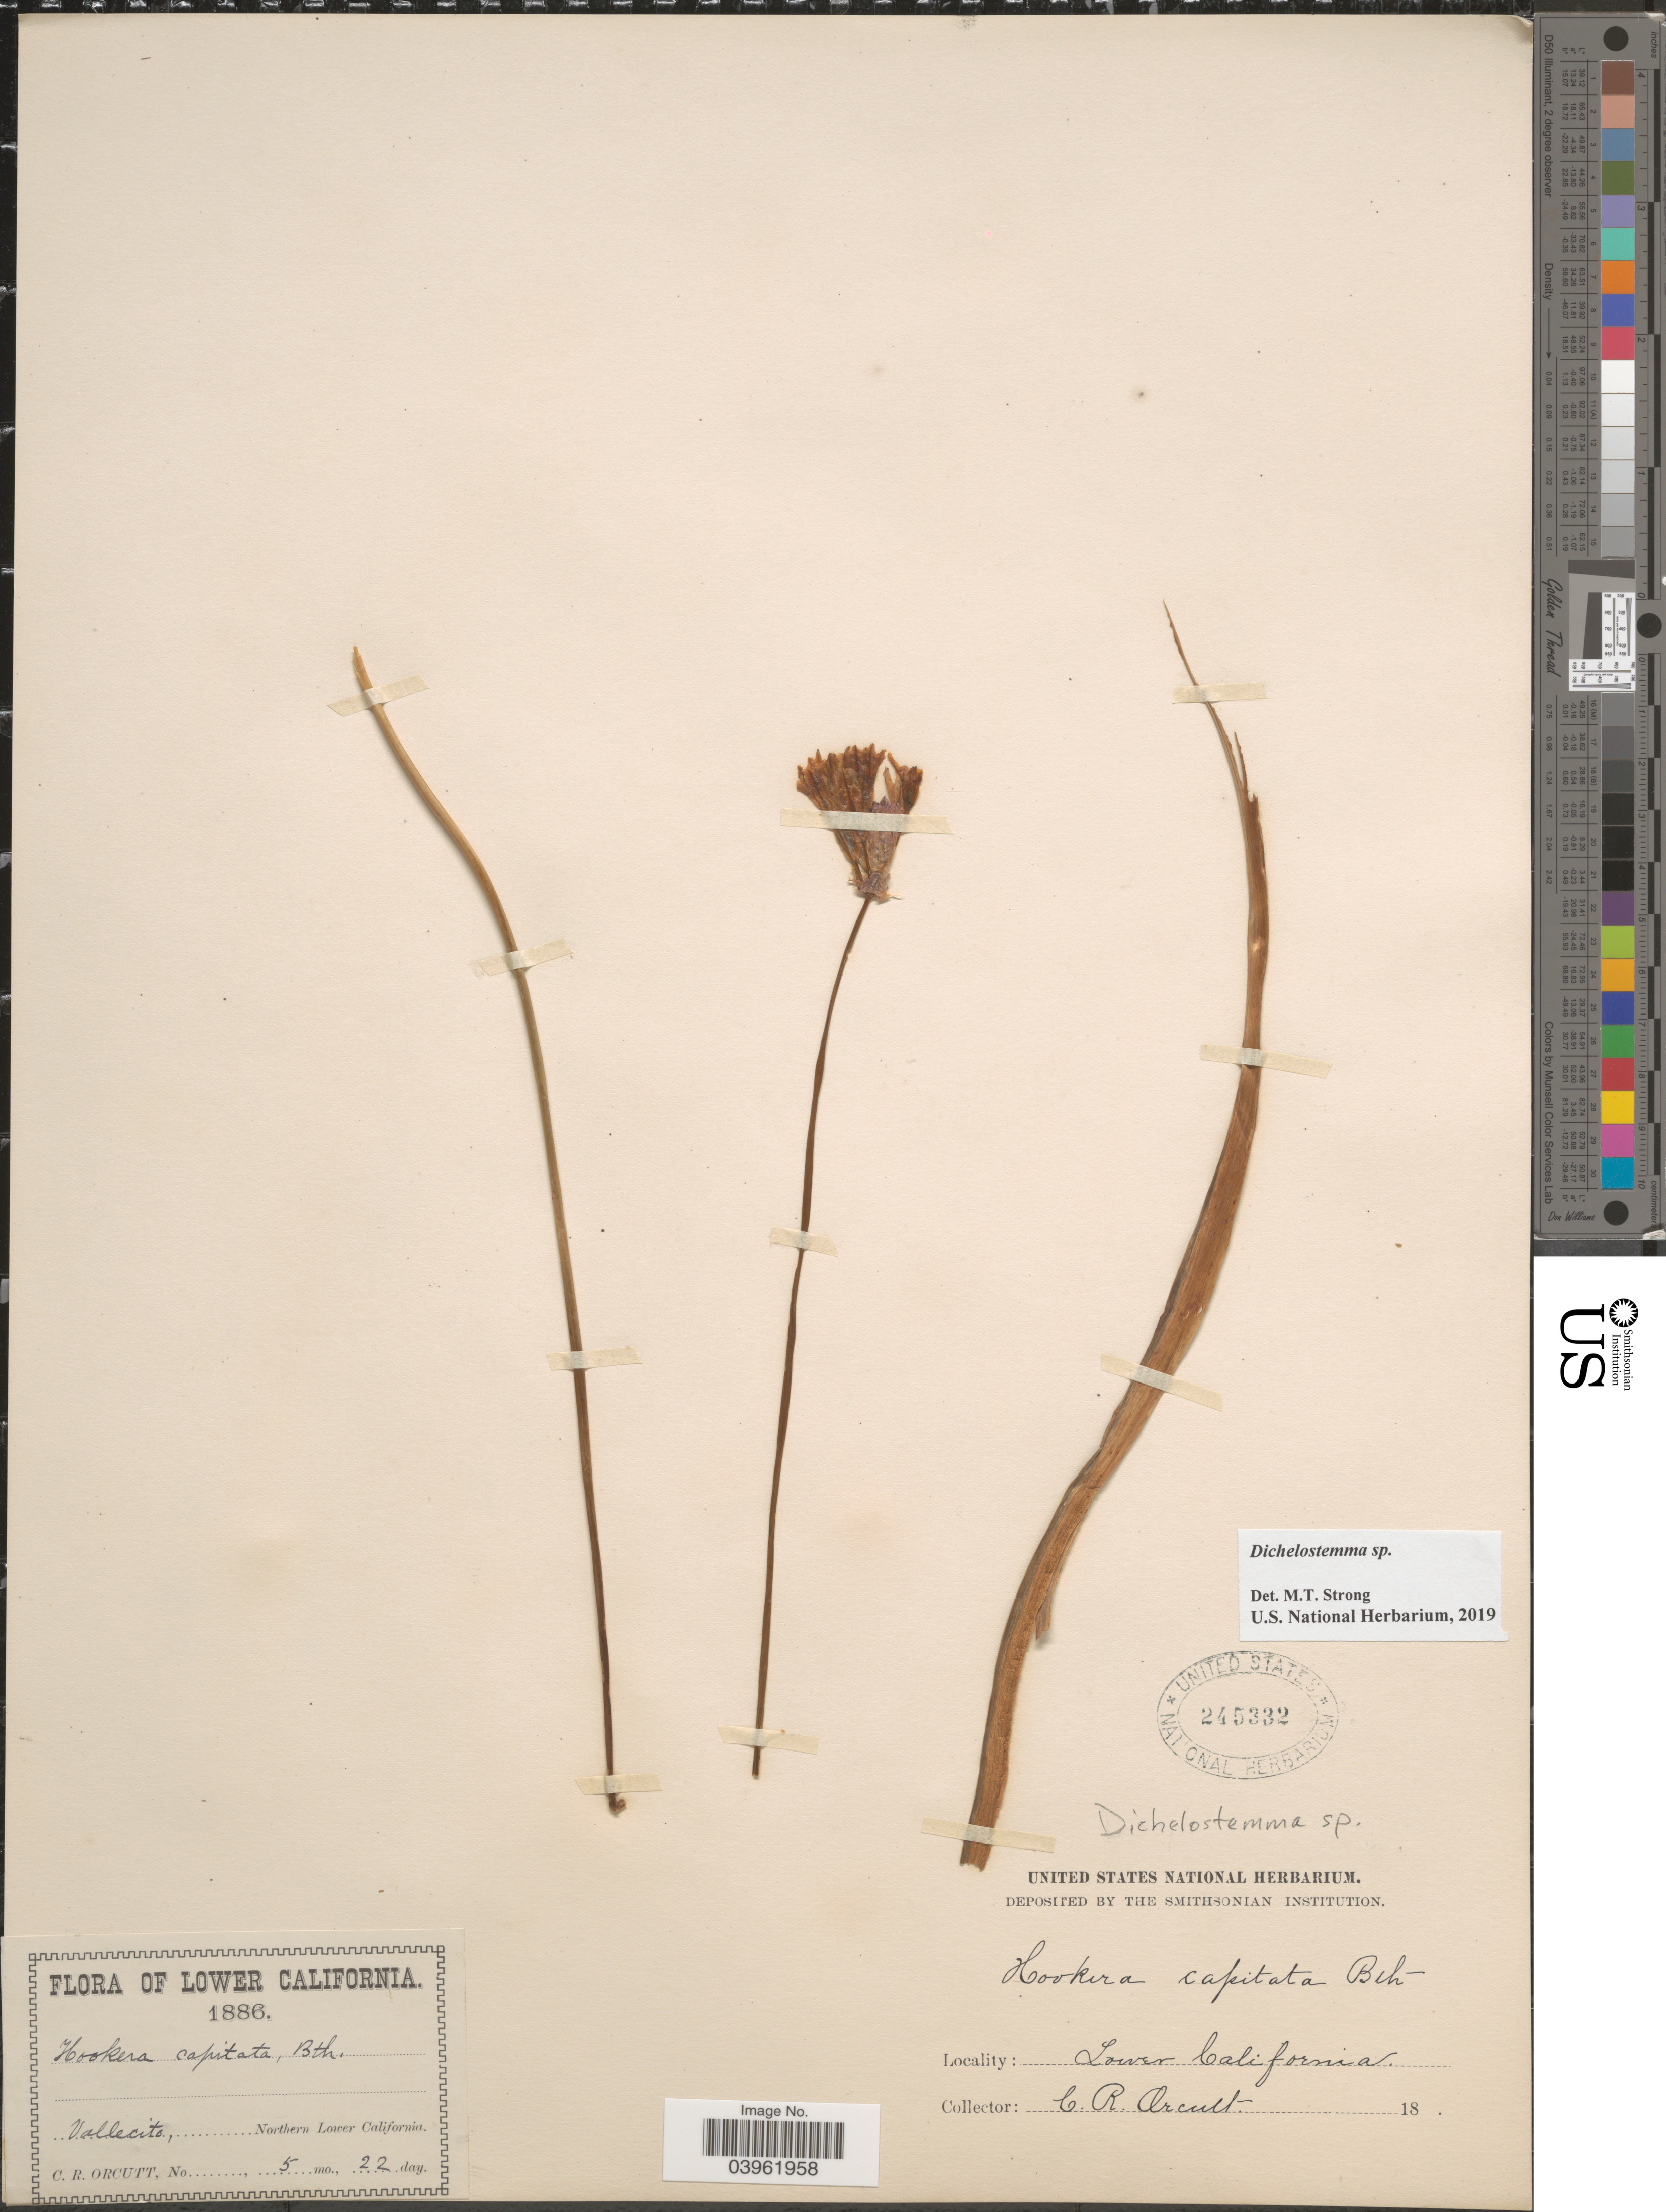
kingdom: Plantae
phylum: Tracheophyta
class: Liliopsida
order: Asparagales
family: Asparagaceae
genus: Dichelostemma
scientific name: Dichelostemma sp.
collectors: C. R. Orcutt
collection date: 1886-05-22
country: Mexico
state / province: Baja California Norte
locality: Lower California. Vallecito, Northern Lower California.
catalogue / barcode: US 245332